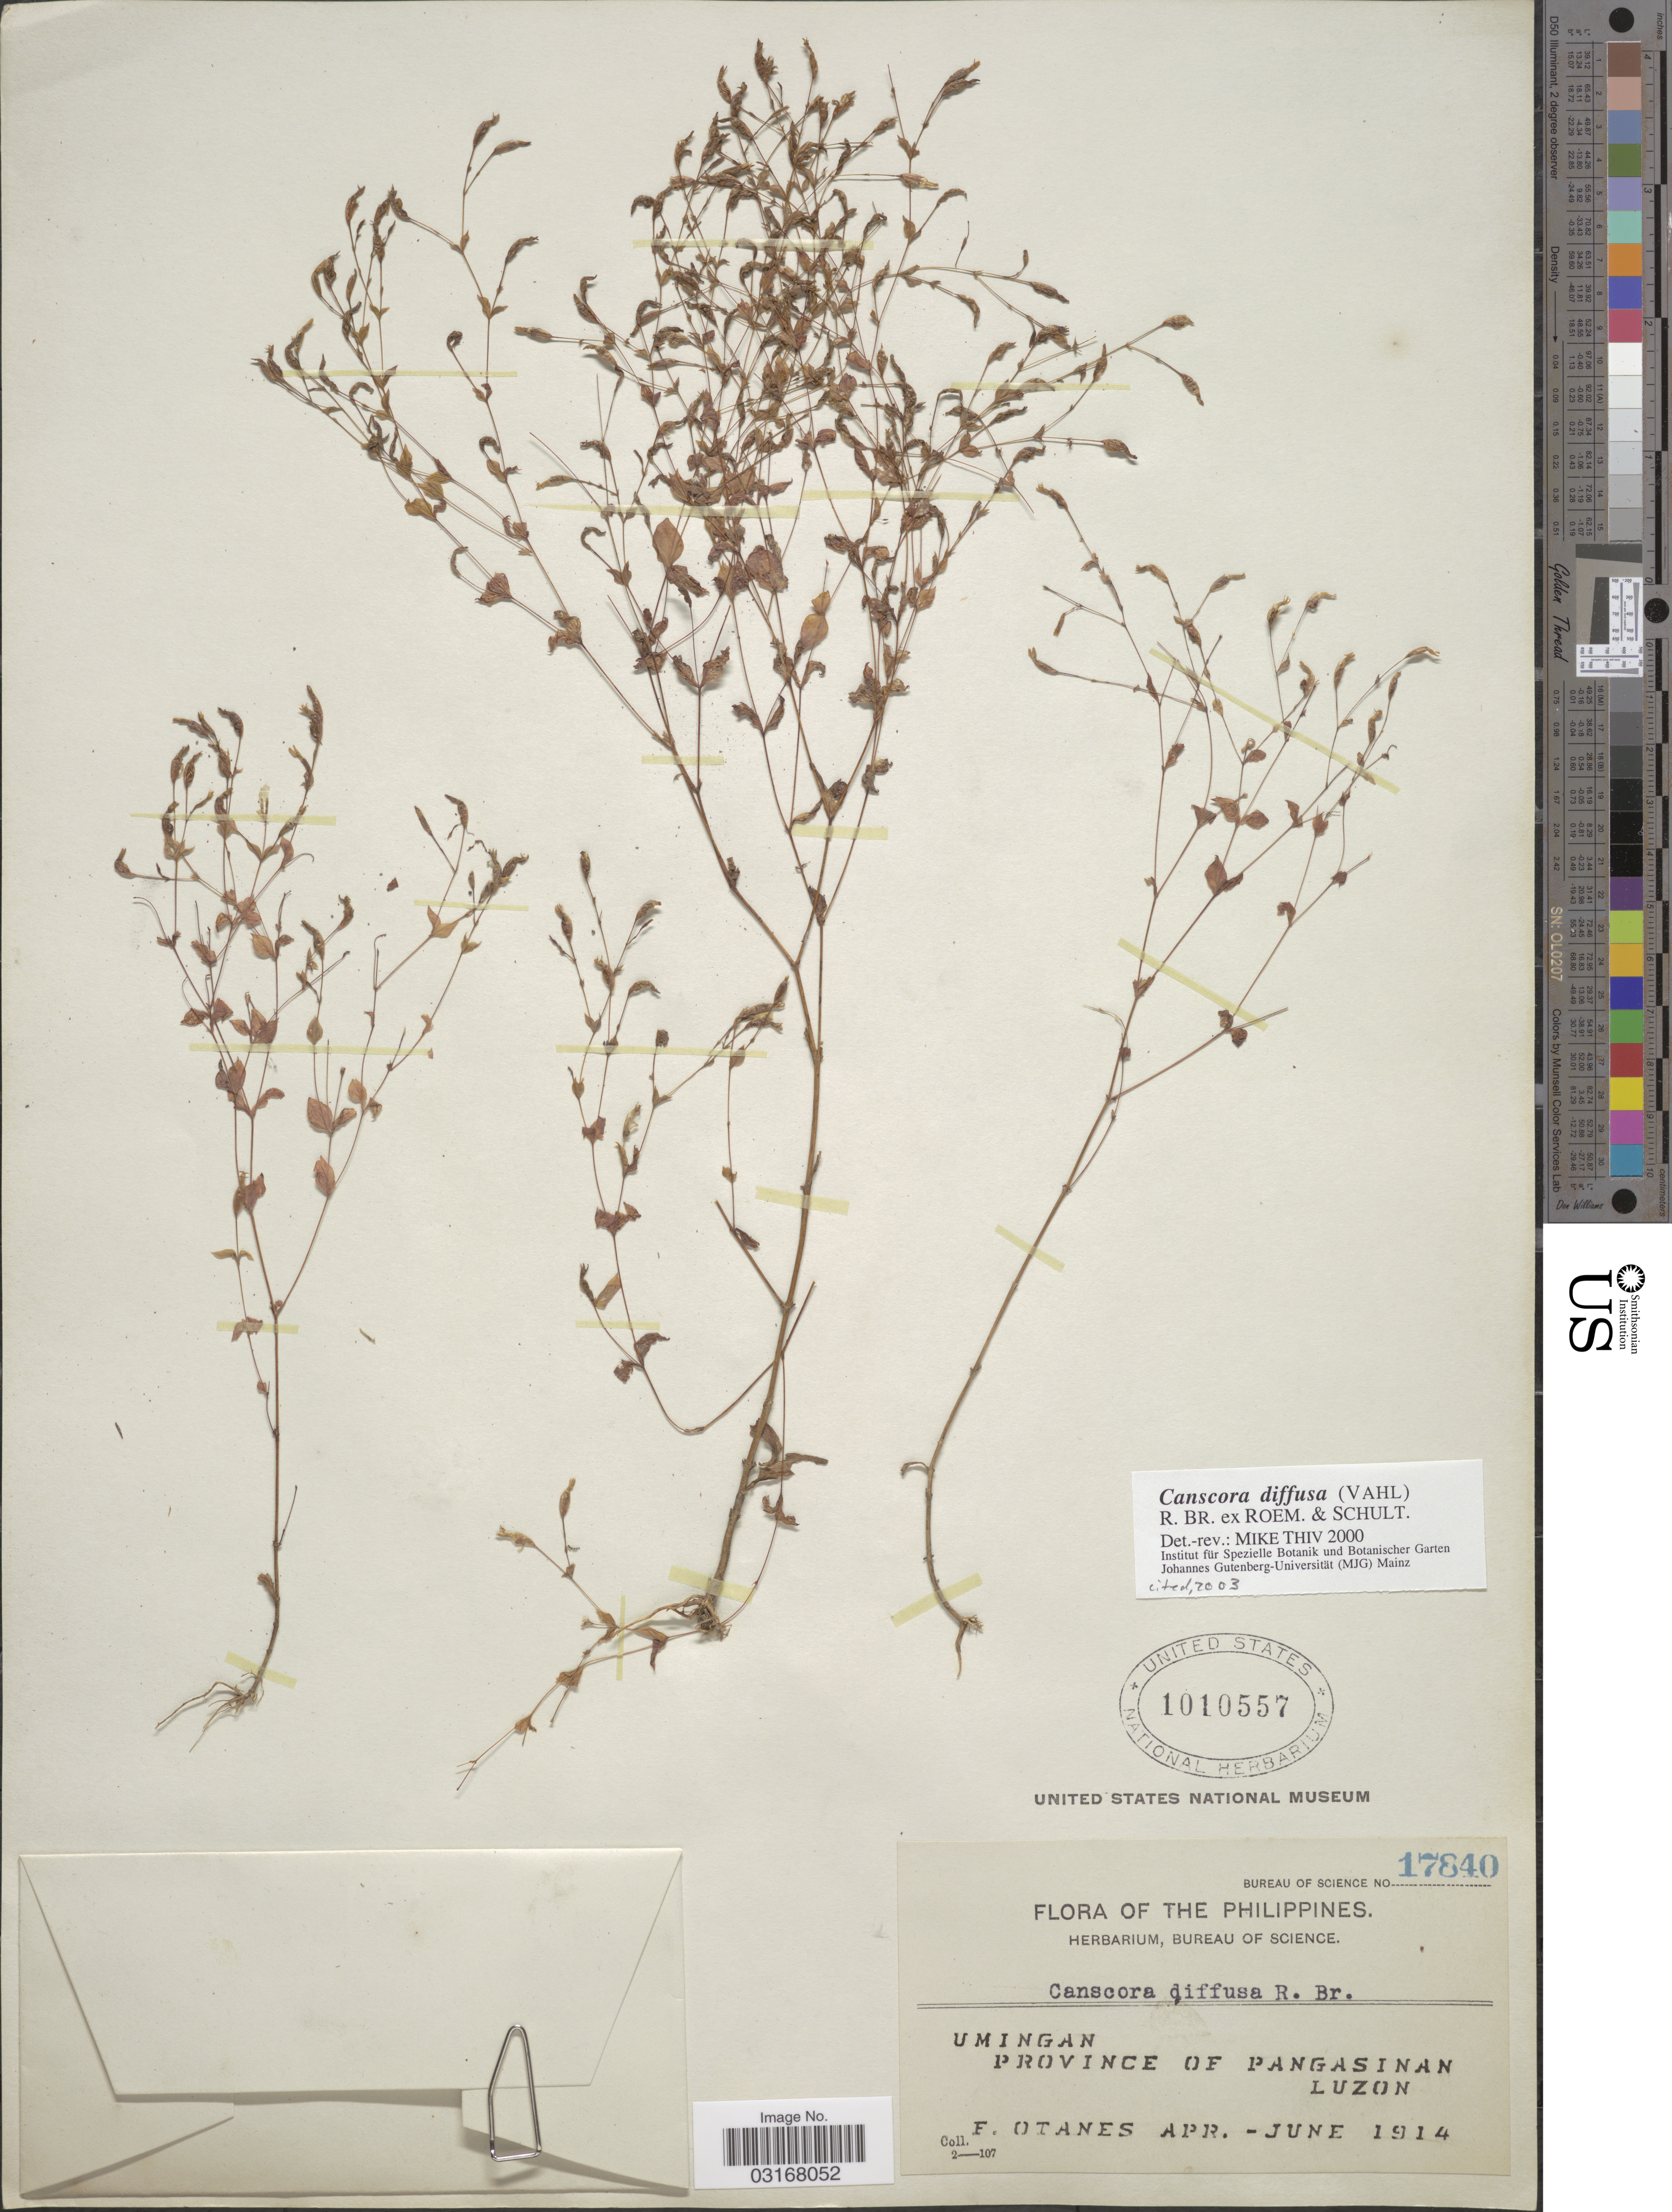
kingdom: Plantae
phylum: Tracheophyta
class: Magnoliopsida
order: Gentianales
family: Gentianaceae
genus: Canscora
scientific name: Canscora diffusa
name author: (Vahl) R. Br. ex Roem. & Schult.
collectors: F. Q. Otanes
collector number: Bureau of Science 17840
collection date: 1914-04/1914-06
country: Philippines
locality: Umingan. Province of Pangasinan. Luzon.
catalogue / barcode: US 1010557